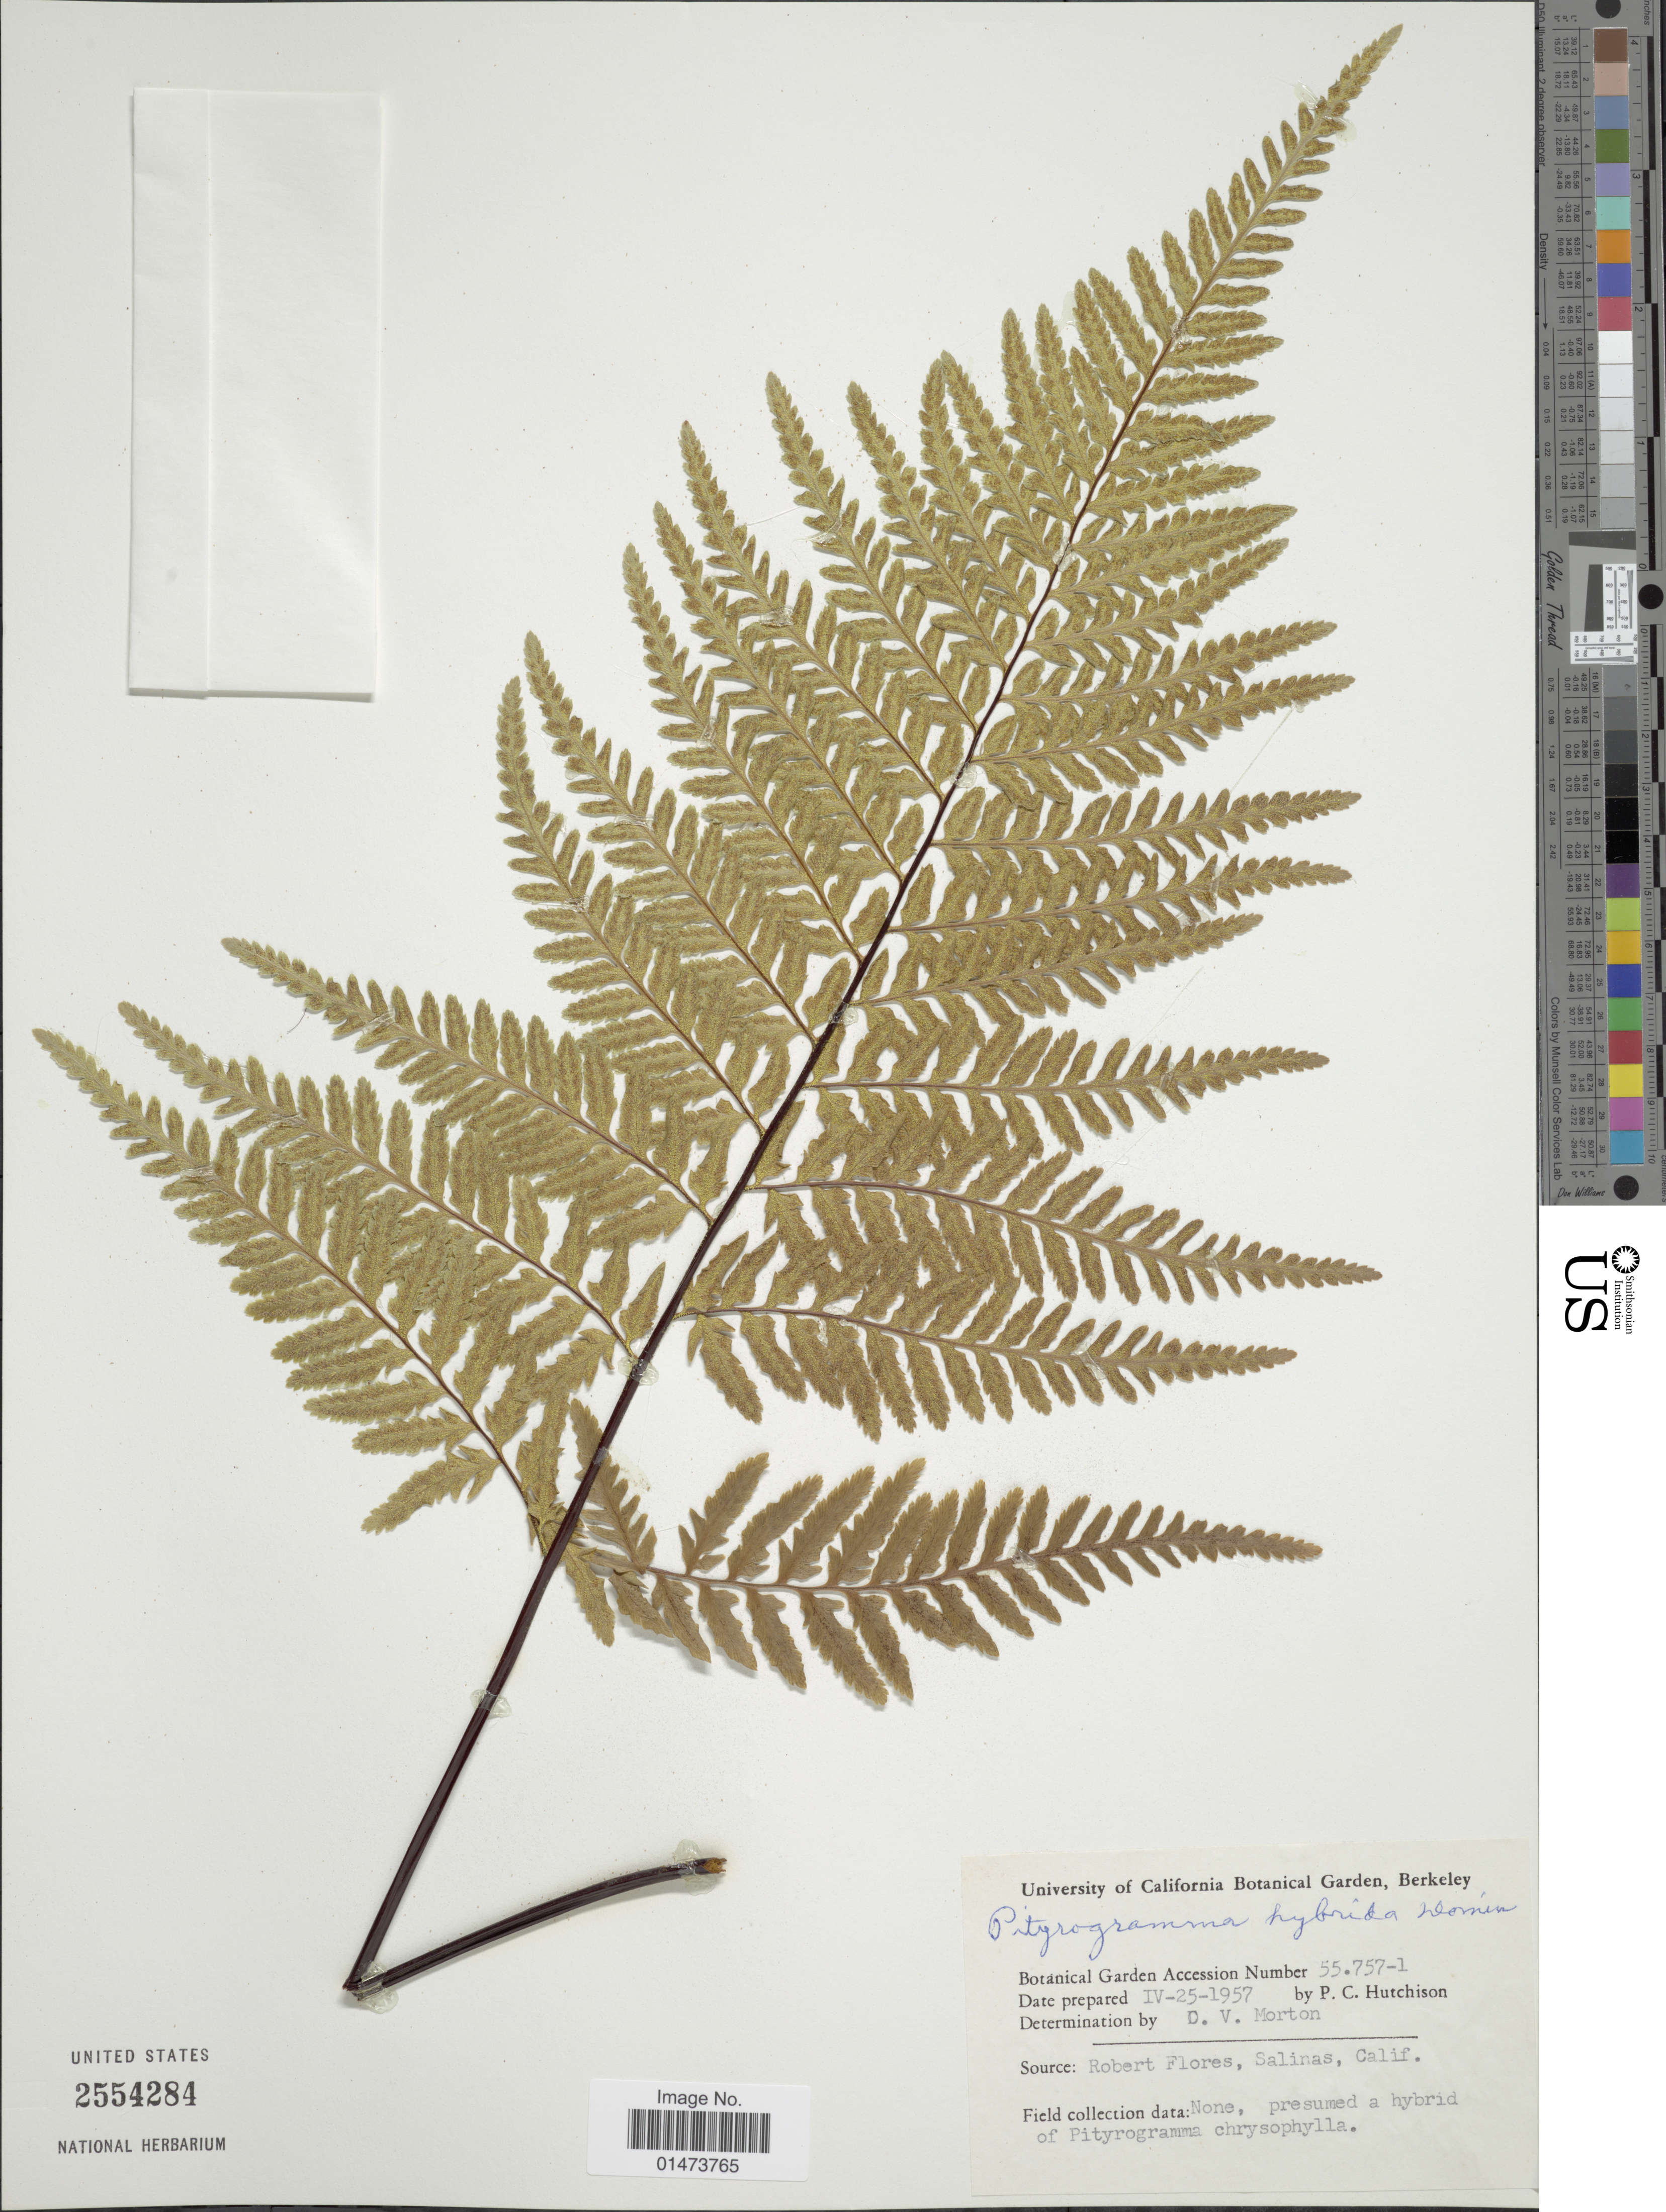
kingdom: Plantae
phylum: Tracheophyta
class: Polypodiopsida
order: Polypodiales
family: Pteridaceae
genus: Pityrogramma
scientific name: Pityrogramma presliana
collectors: P. C. Hutchison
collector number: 55.757-1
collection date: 1957-04-25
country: United States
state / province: California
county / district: Alameda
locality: California Botanical Garden, Berkeley.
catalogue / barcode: US 2554284